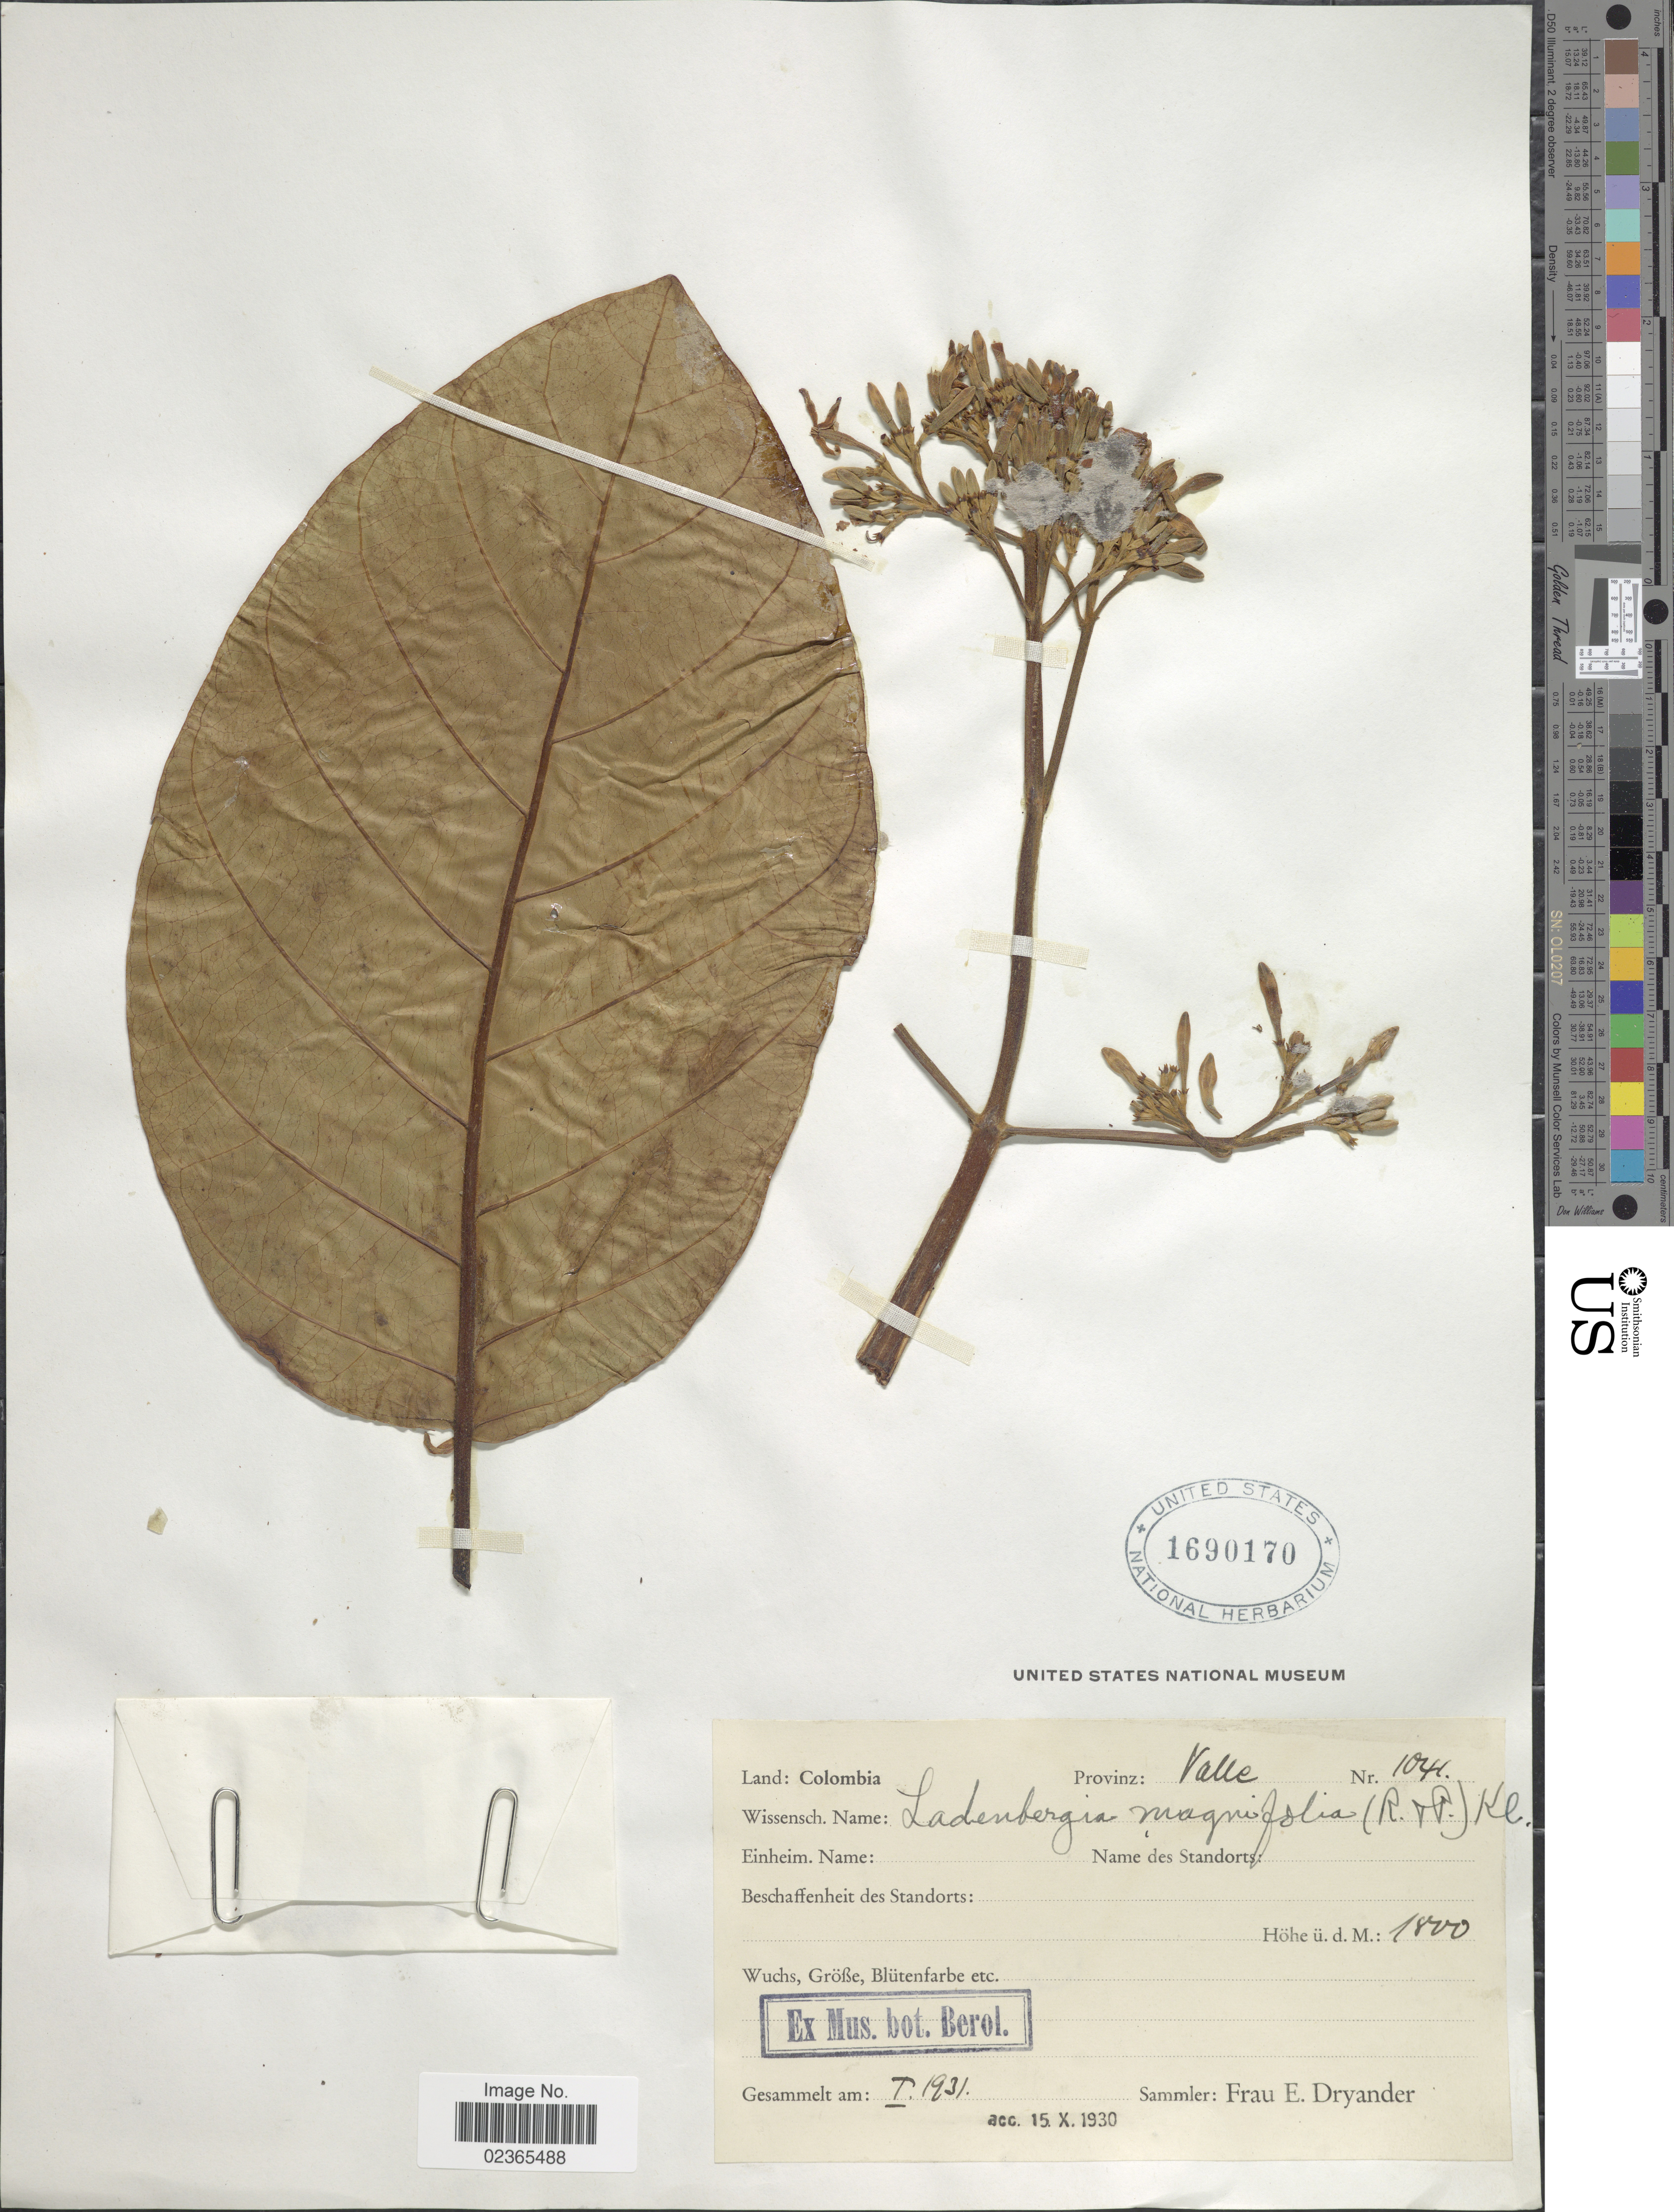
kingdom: Plantae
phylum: Tracheophyta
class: Magnoliopsida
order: Gentianales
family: Rubiaceae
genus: Cascarilla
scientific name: Cascarilla oblongifolia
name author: (Humb. ex Mutis) Wedd.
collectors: F. Dryander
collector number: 1041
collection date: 1931-01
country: Colombia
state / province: Valle del Cauca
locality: Provinz: Valle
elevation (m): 1800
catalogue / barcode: US 1690170